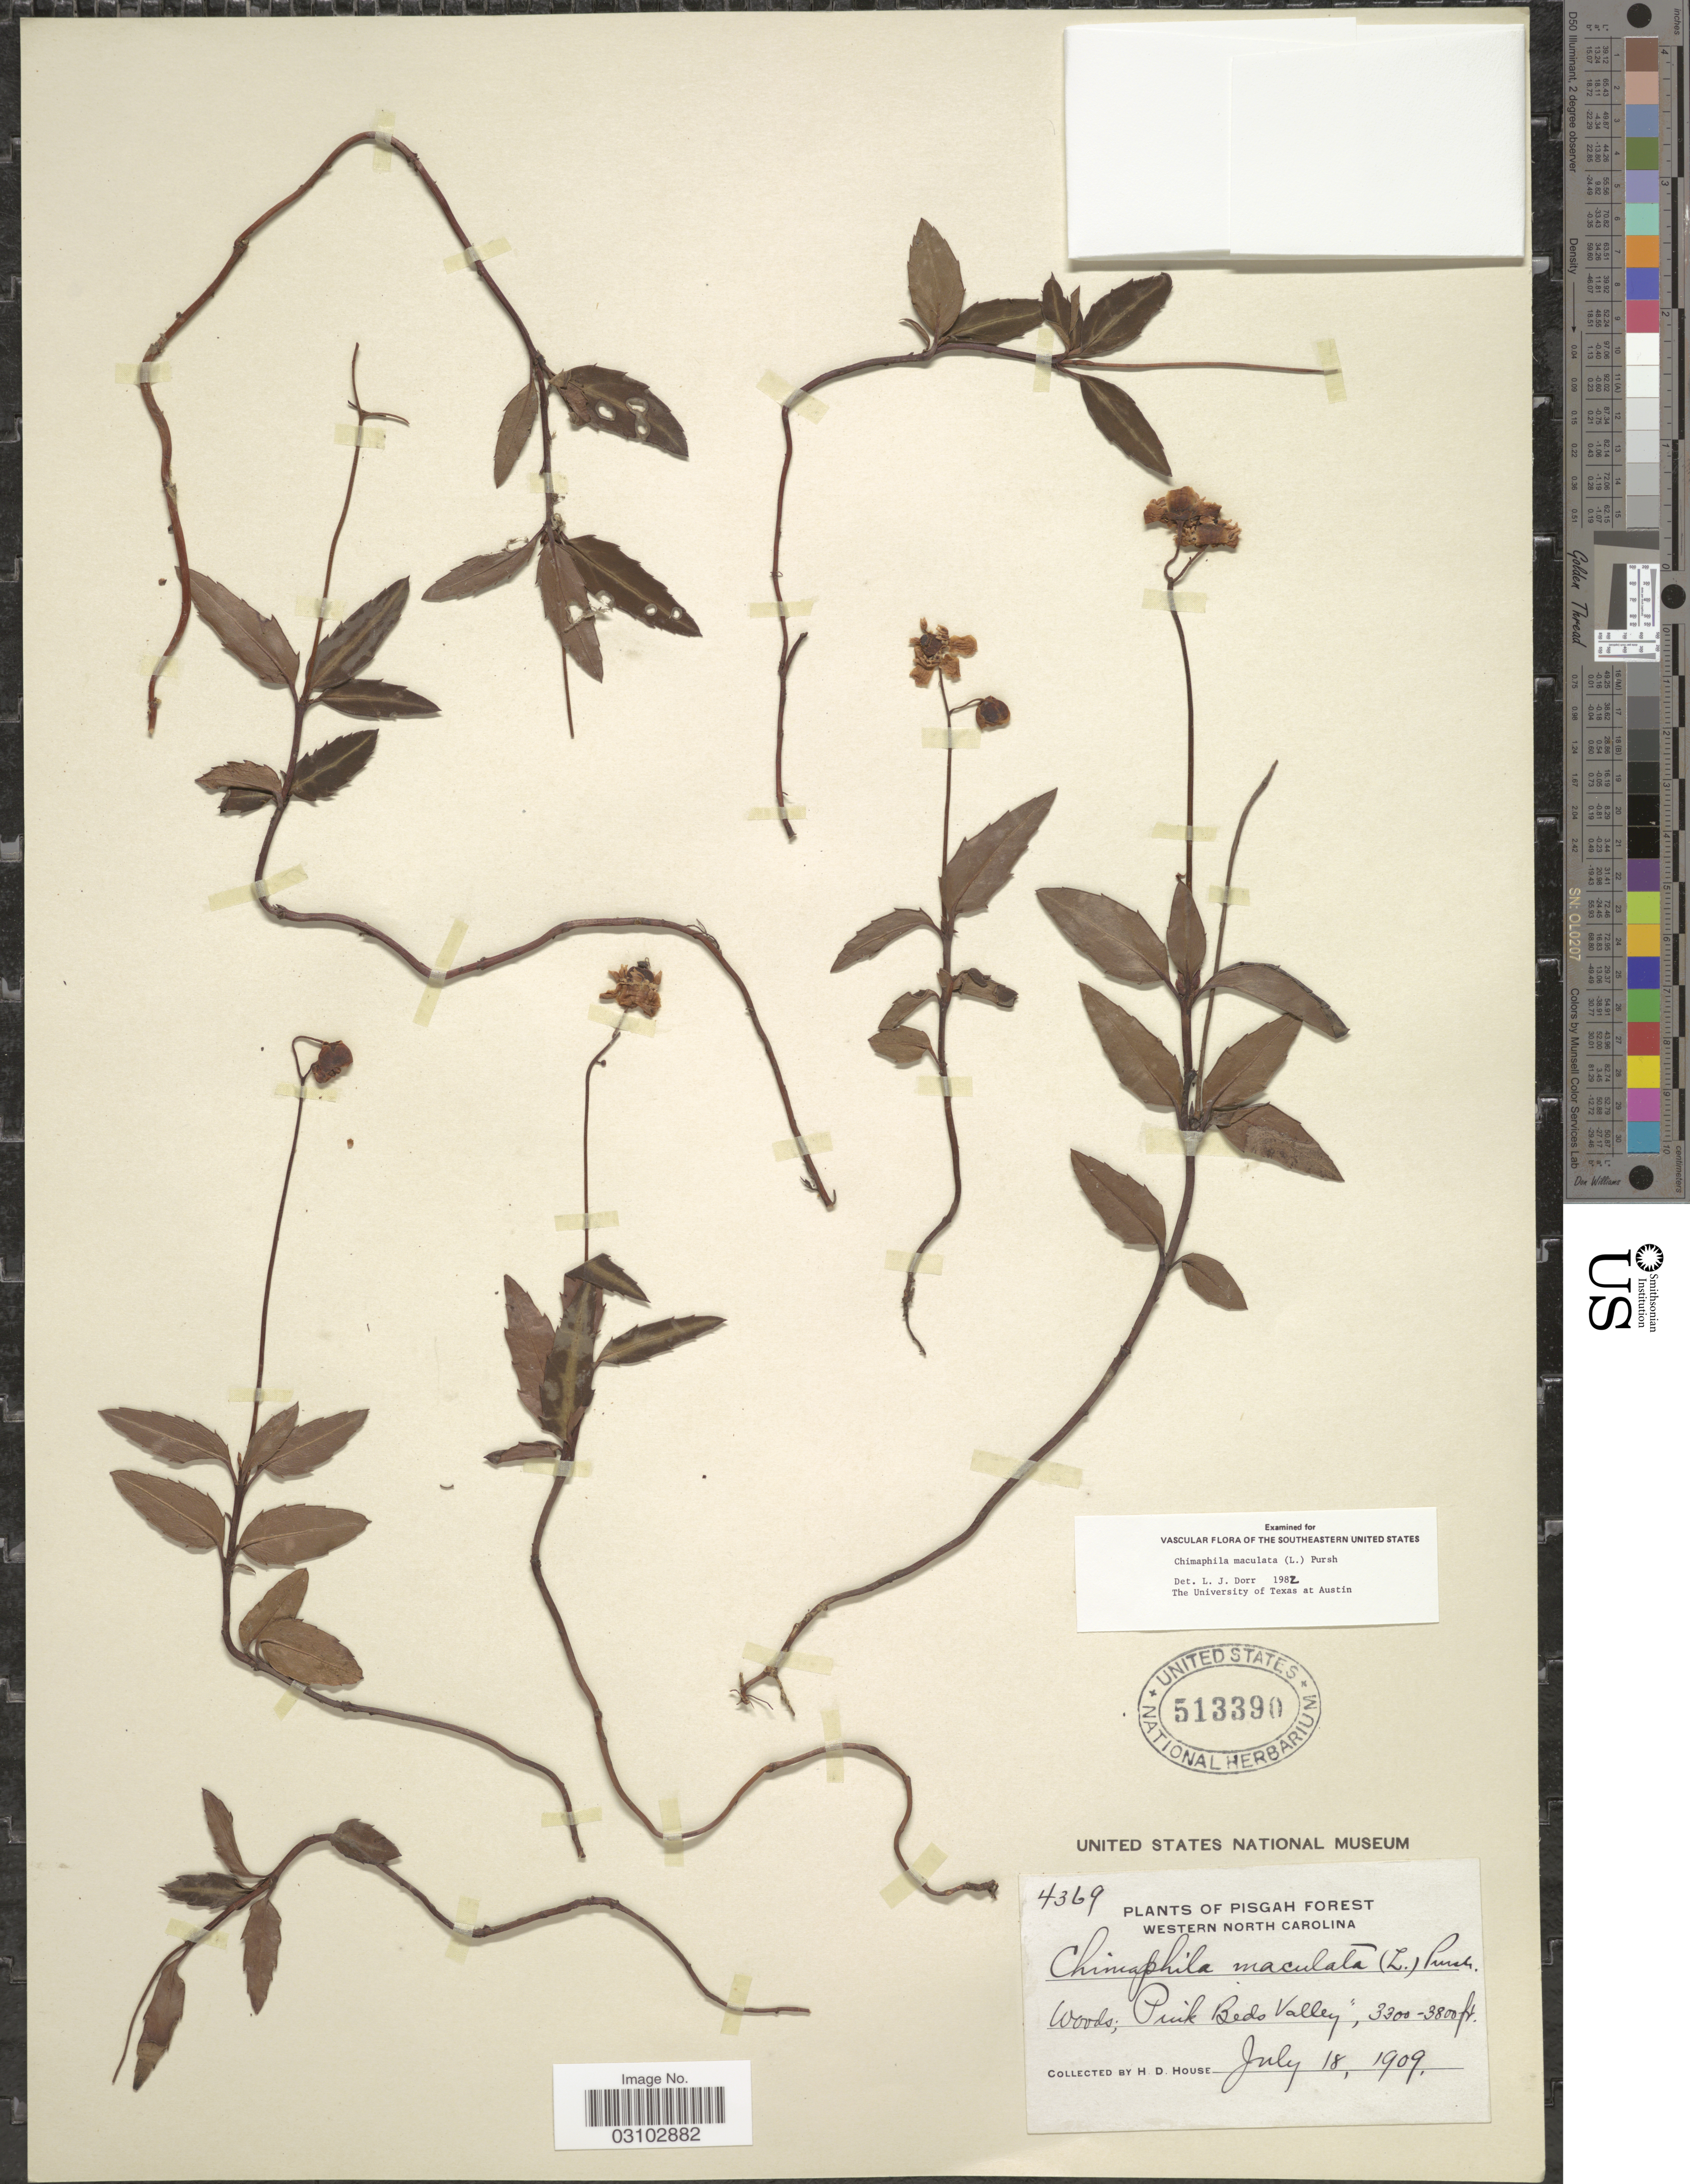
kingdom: Plantae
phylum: Tracheophyta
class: Magnoliopsida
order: Ericales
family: Ericaceae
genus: Chimaphila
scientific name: Chimaphila maculata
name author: (L.) Pursh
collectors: H. D. House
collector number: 4369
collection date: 1909-07-18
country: United States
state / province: North Carolina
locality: Pisgah Forest. Western North Carolina. Pink Beds Valley.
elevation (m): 1006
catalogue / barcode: US 513390